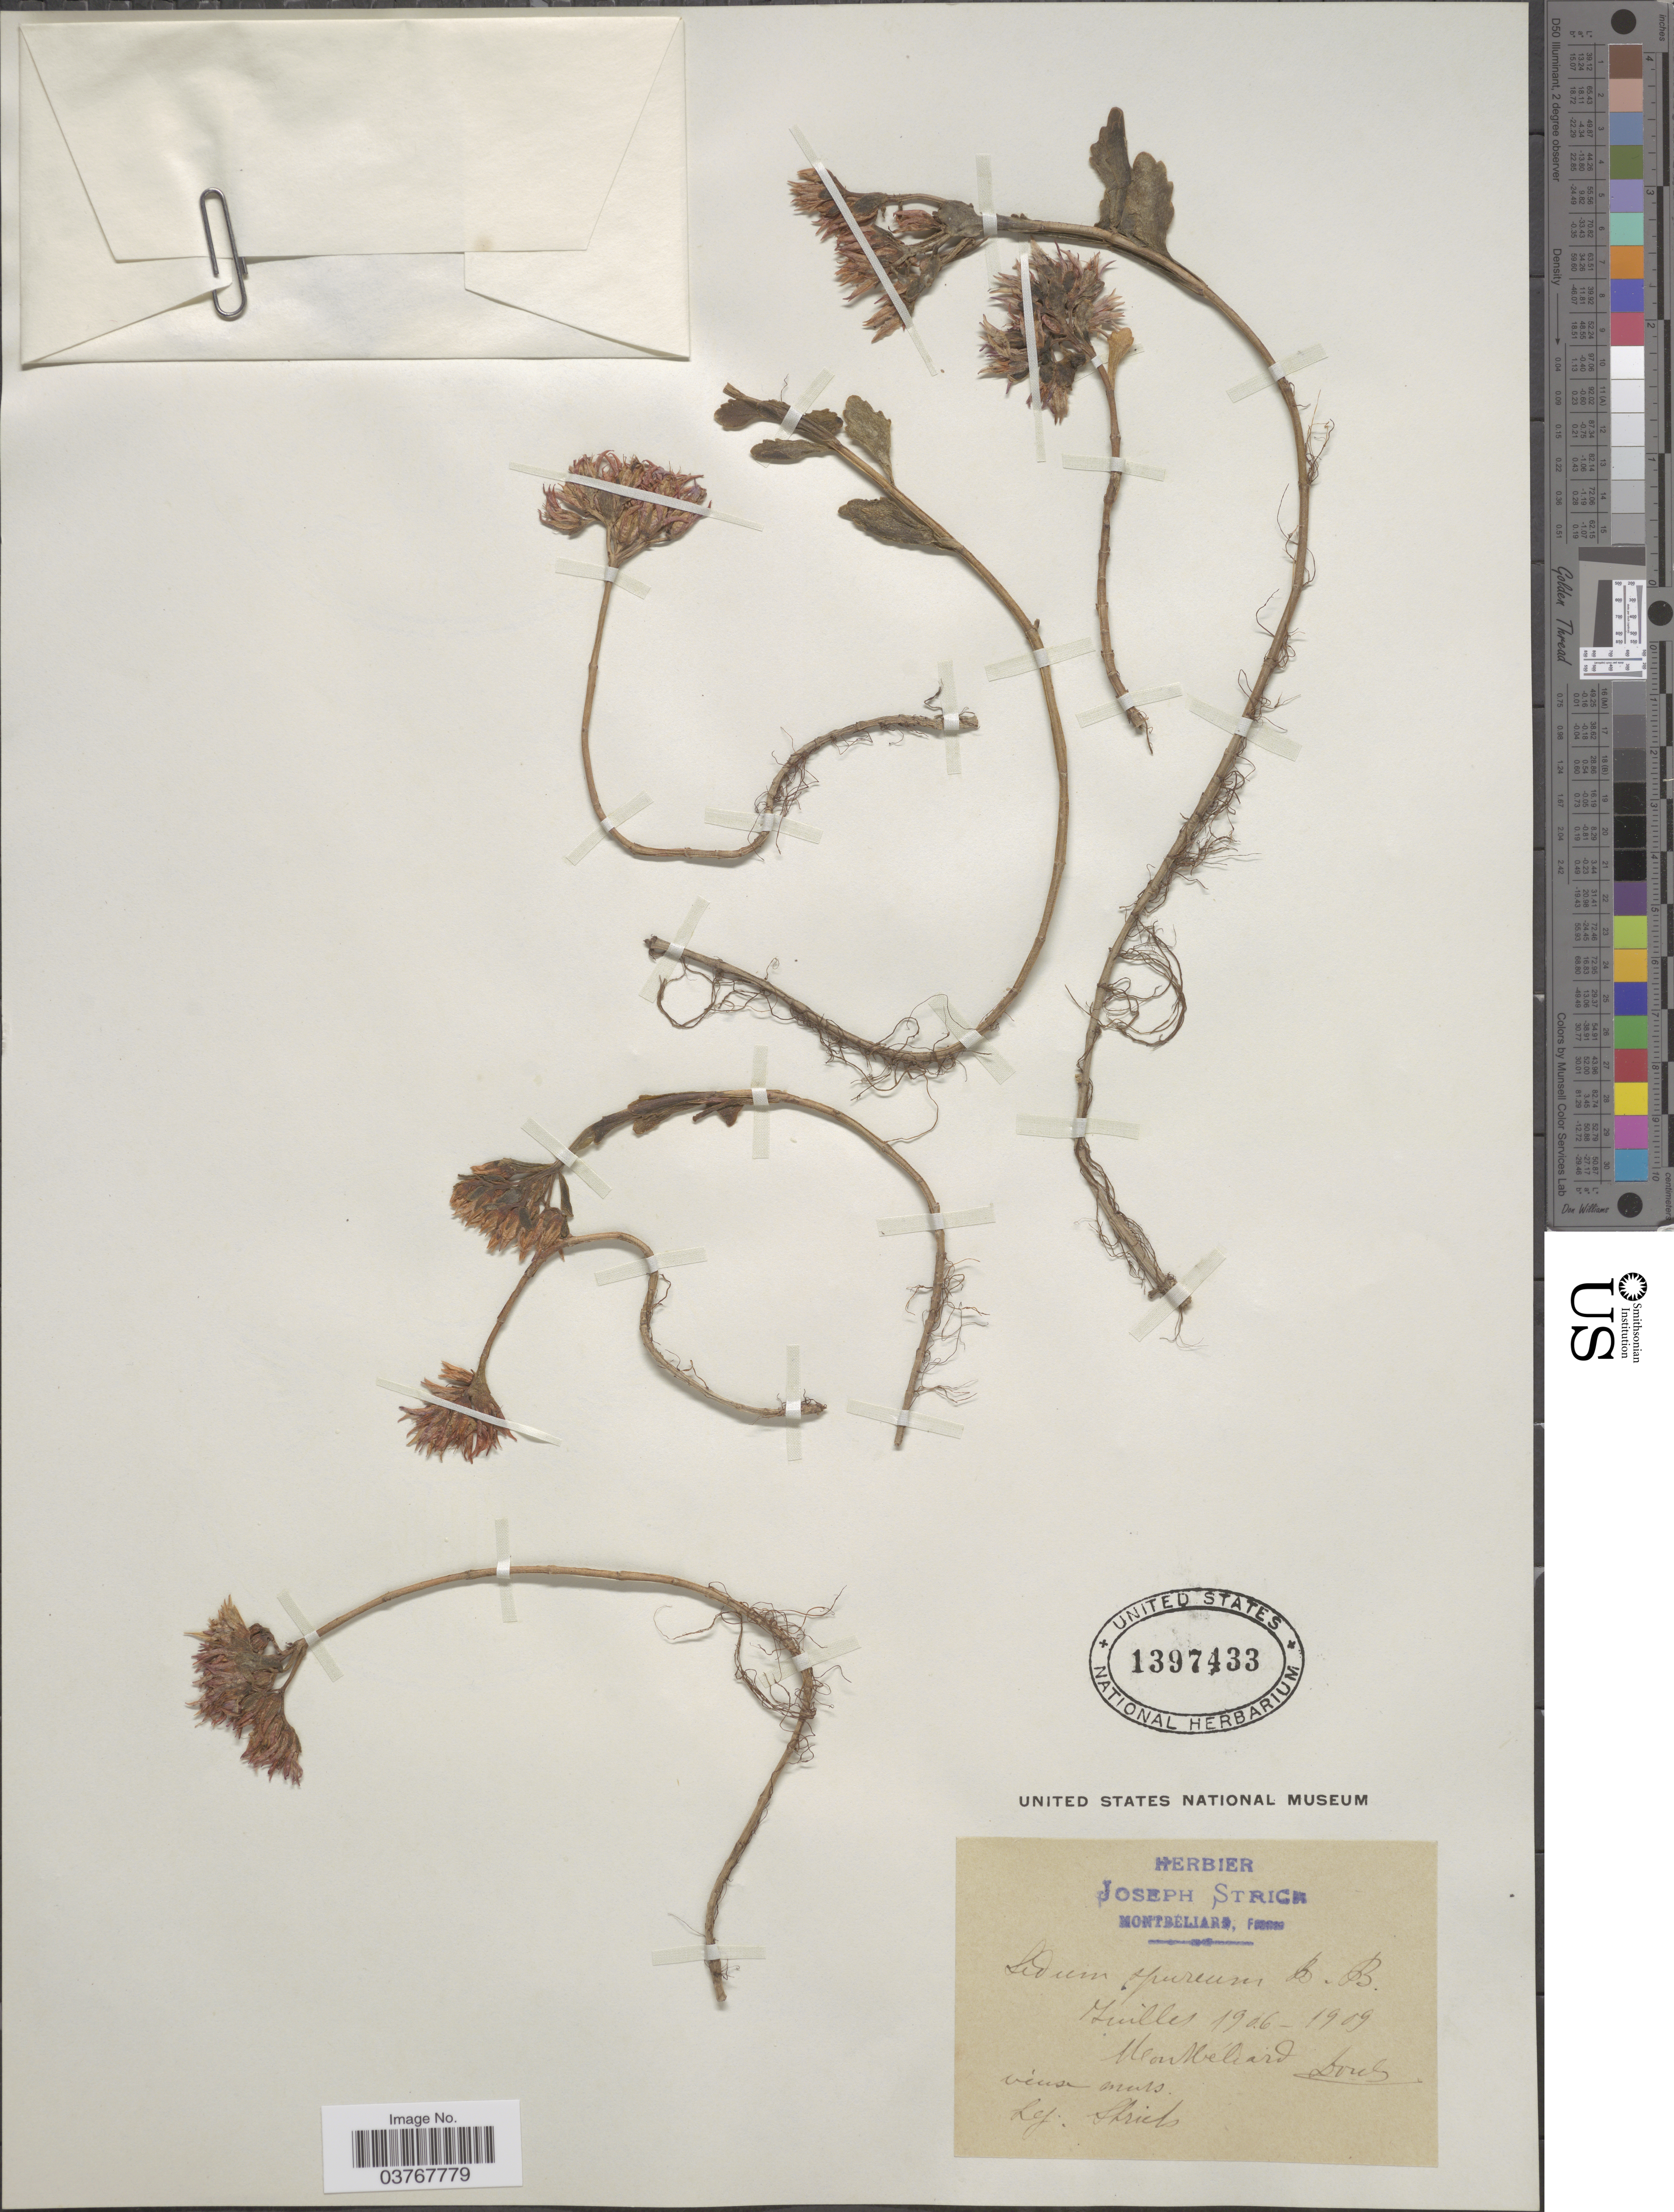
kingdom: Plantae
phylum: Tracheophyta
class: Magnoliopsida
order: Saxifragales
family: Crassulaceae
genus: Phedimus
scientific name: Phedimus spurius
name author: (M. Bieb.) 't Hart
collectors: J. Strick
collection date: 1906-07/1909-07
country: France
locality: Montbéliard. [illegible text] viuse murs.[interpreted]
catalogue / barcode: US 1397433